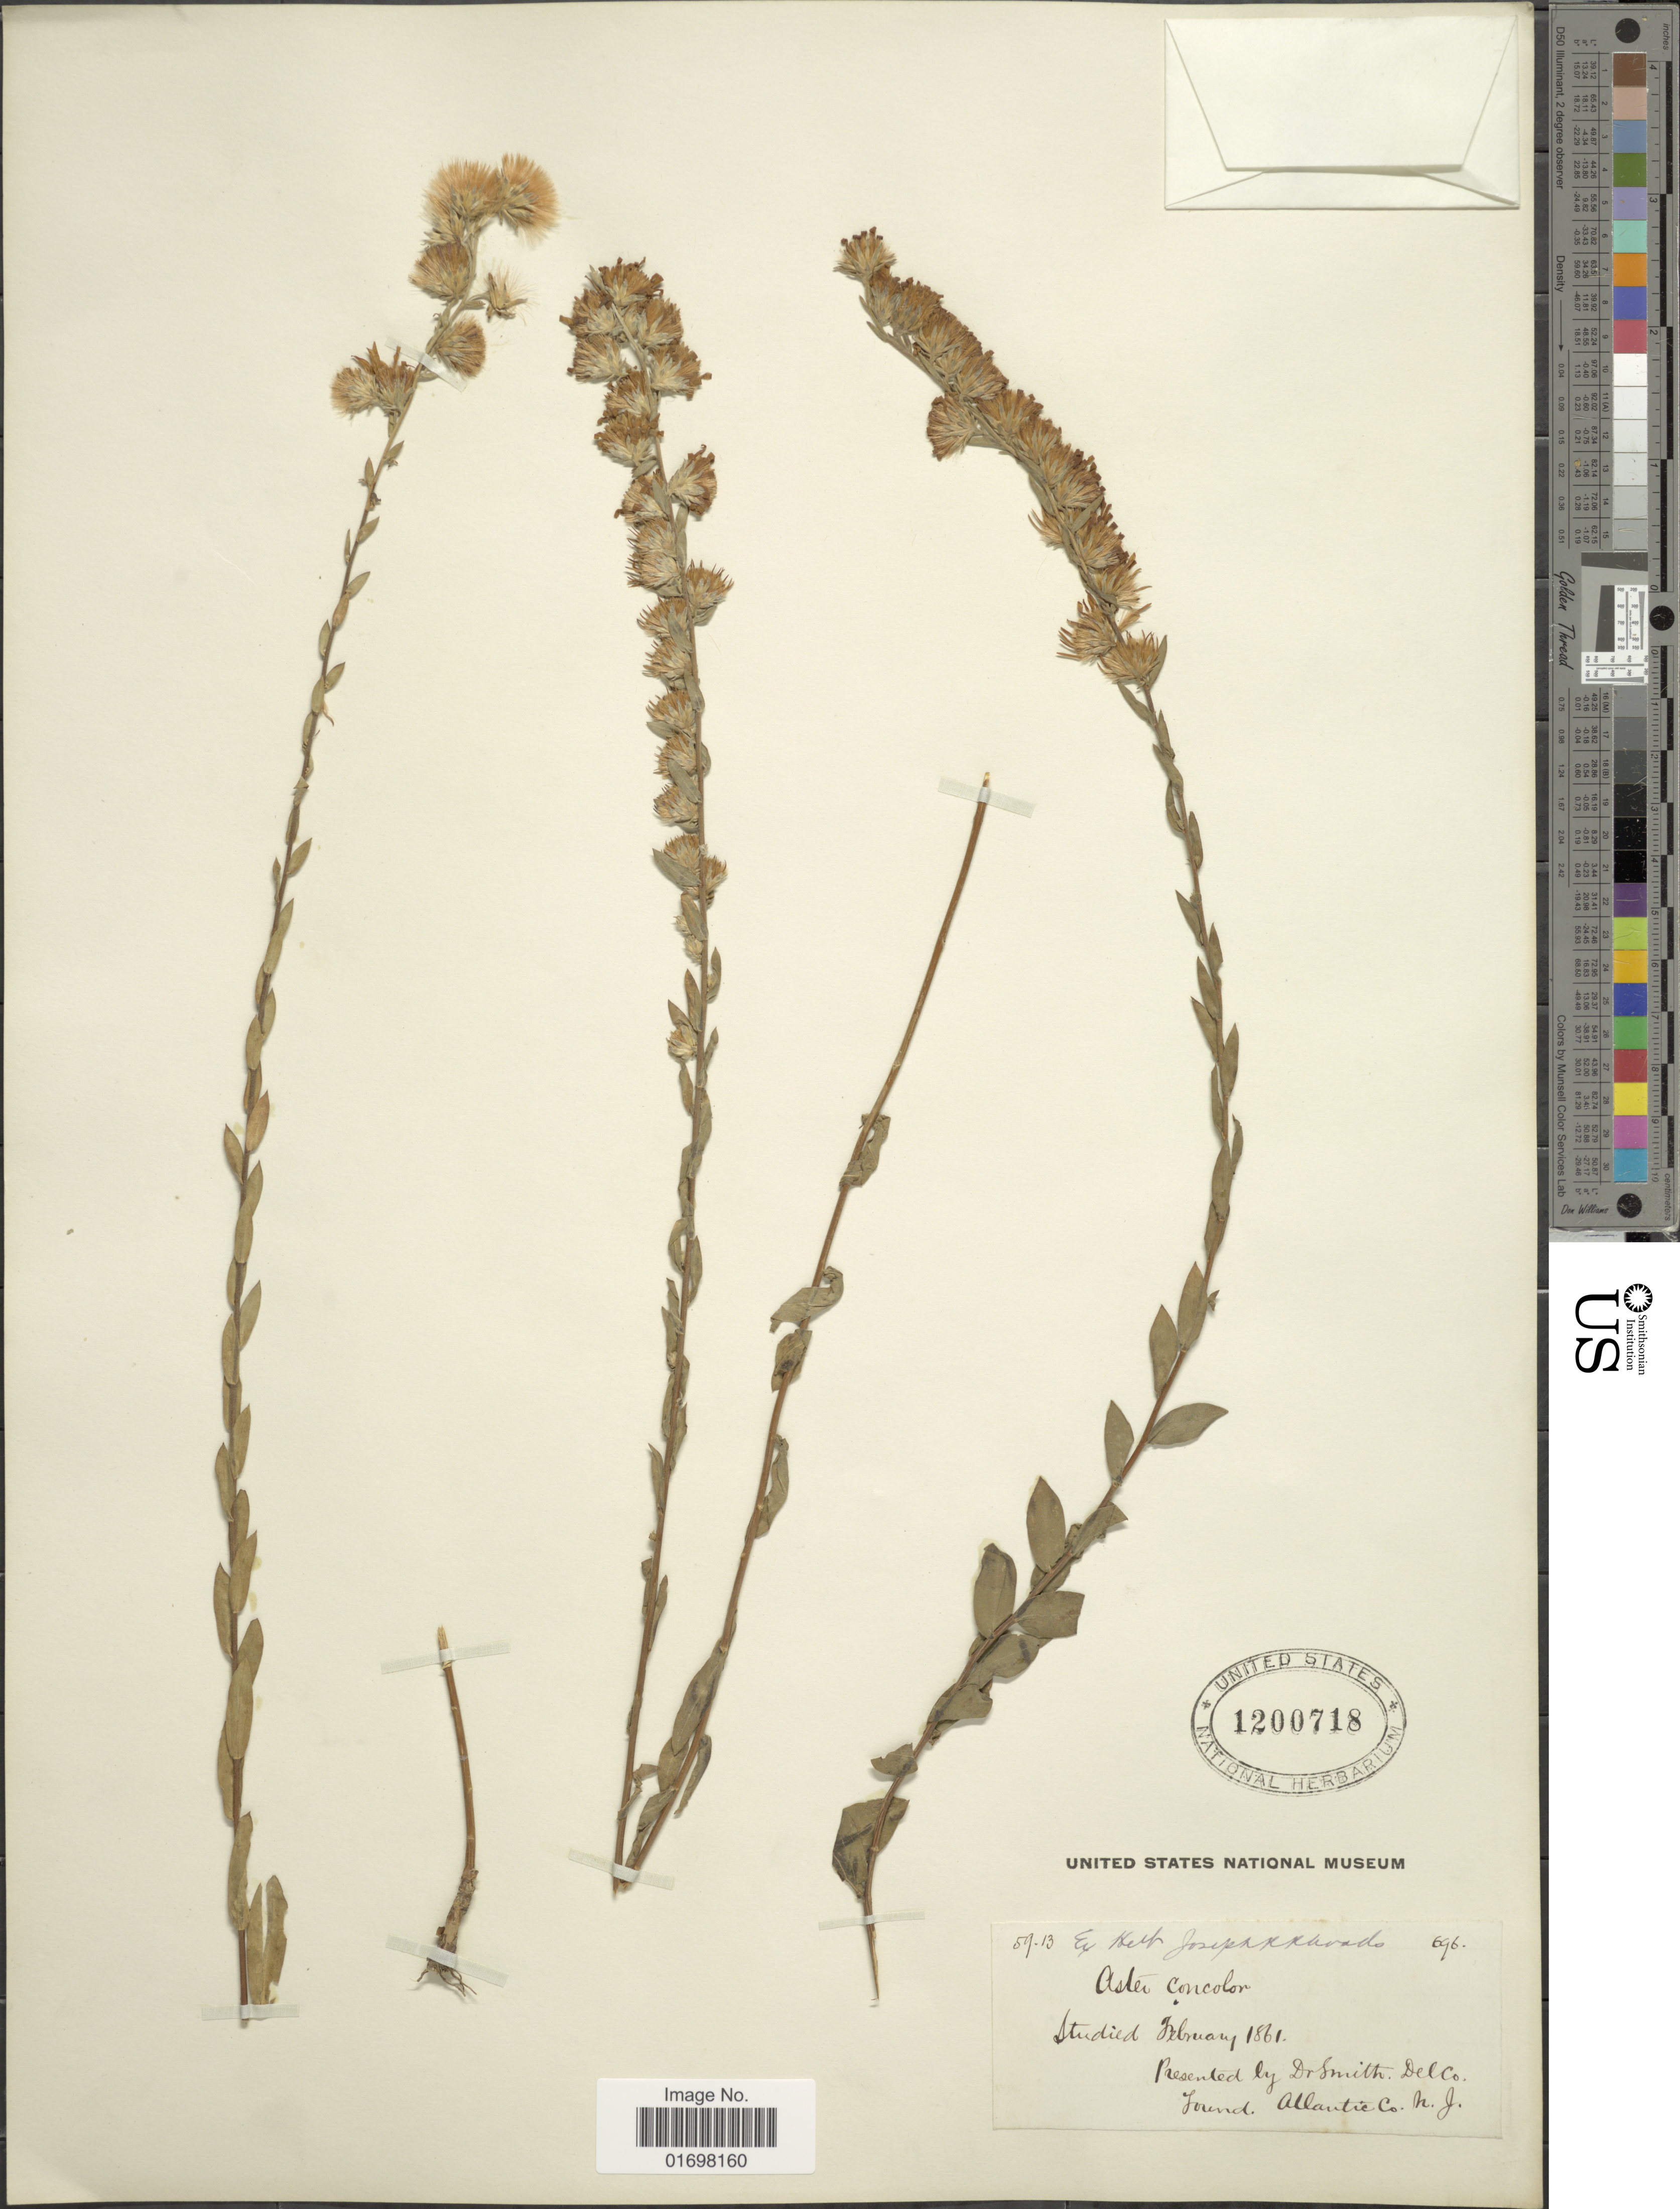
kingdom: Plantae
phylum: Tracheophyta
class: Magnoliopsida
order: Asterales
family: Asteraceae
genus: Symphyotrichum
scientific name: Symphyotrichum concolor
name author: (L.) G.L. Nesom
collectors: ex herb. Joseph R. Rhoads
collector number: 696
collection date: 1861-02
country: United States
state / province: New Jersey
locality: Allantic Co. N.J.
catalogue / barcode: US 1200718